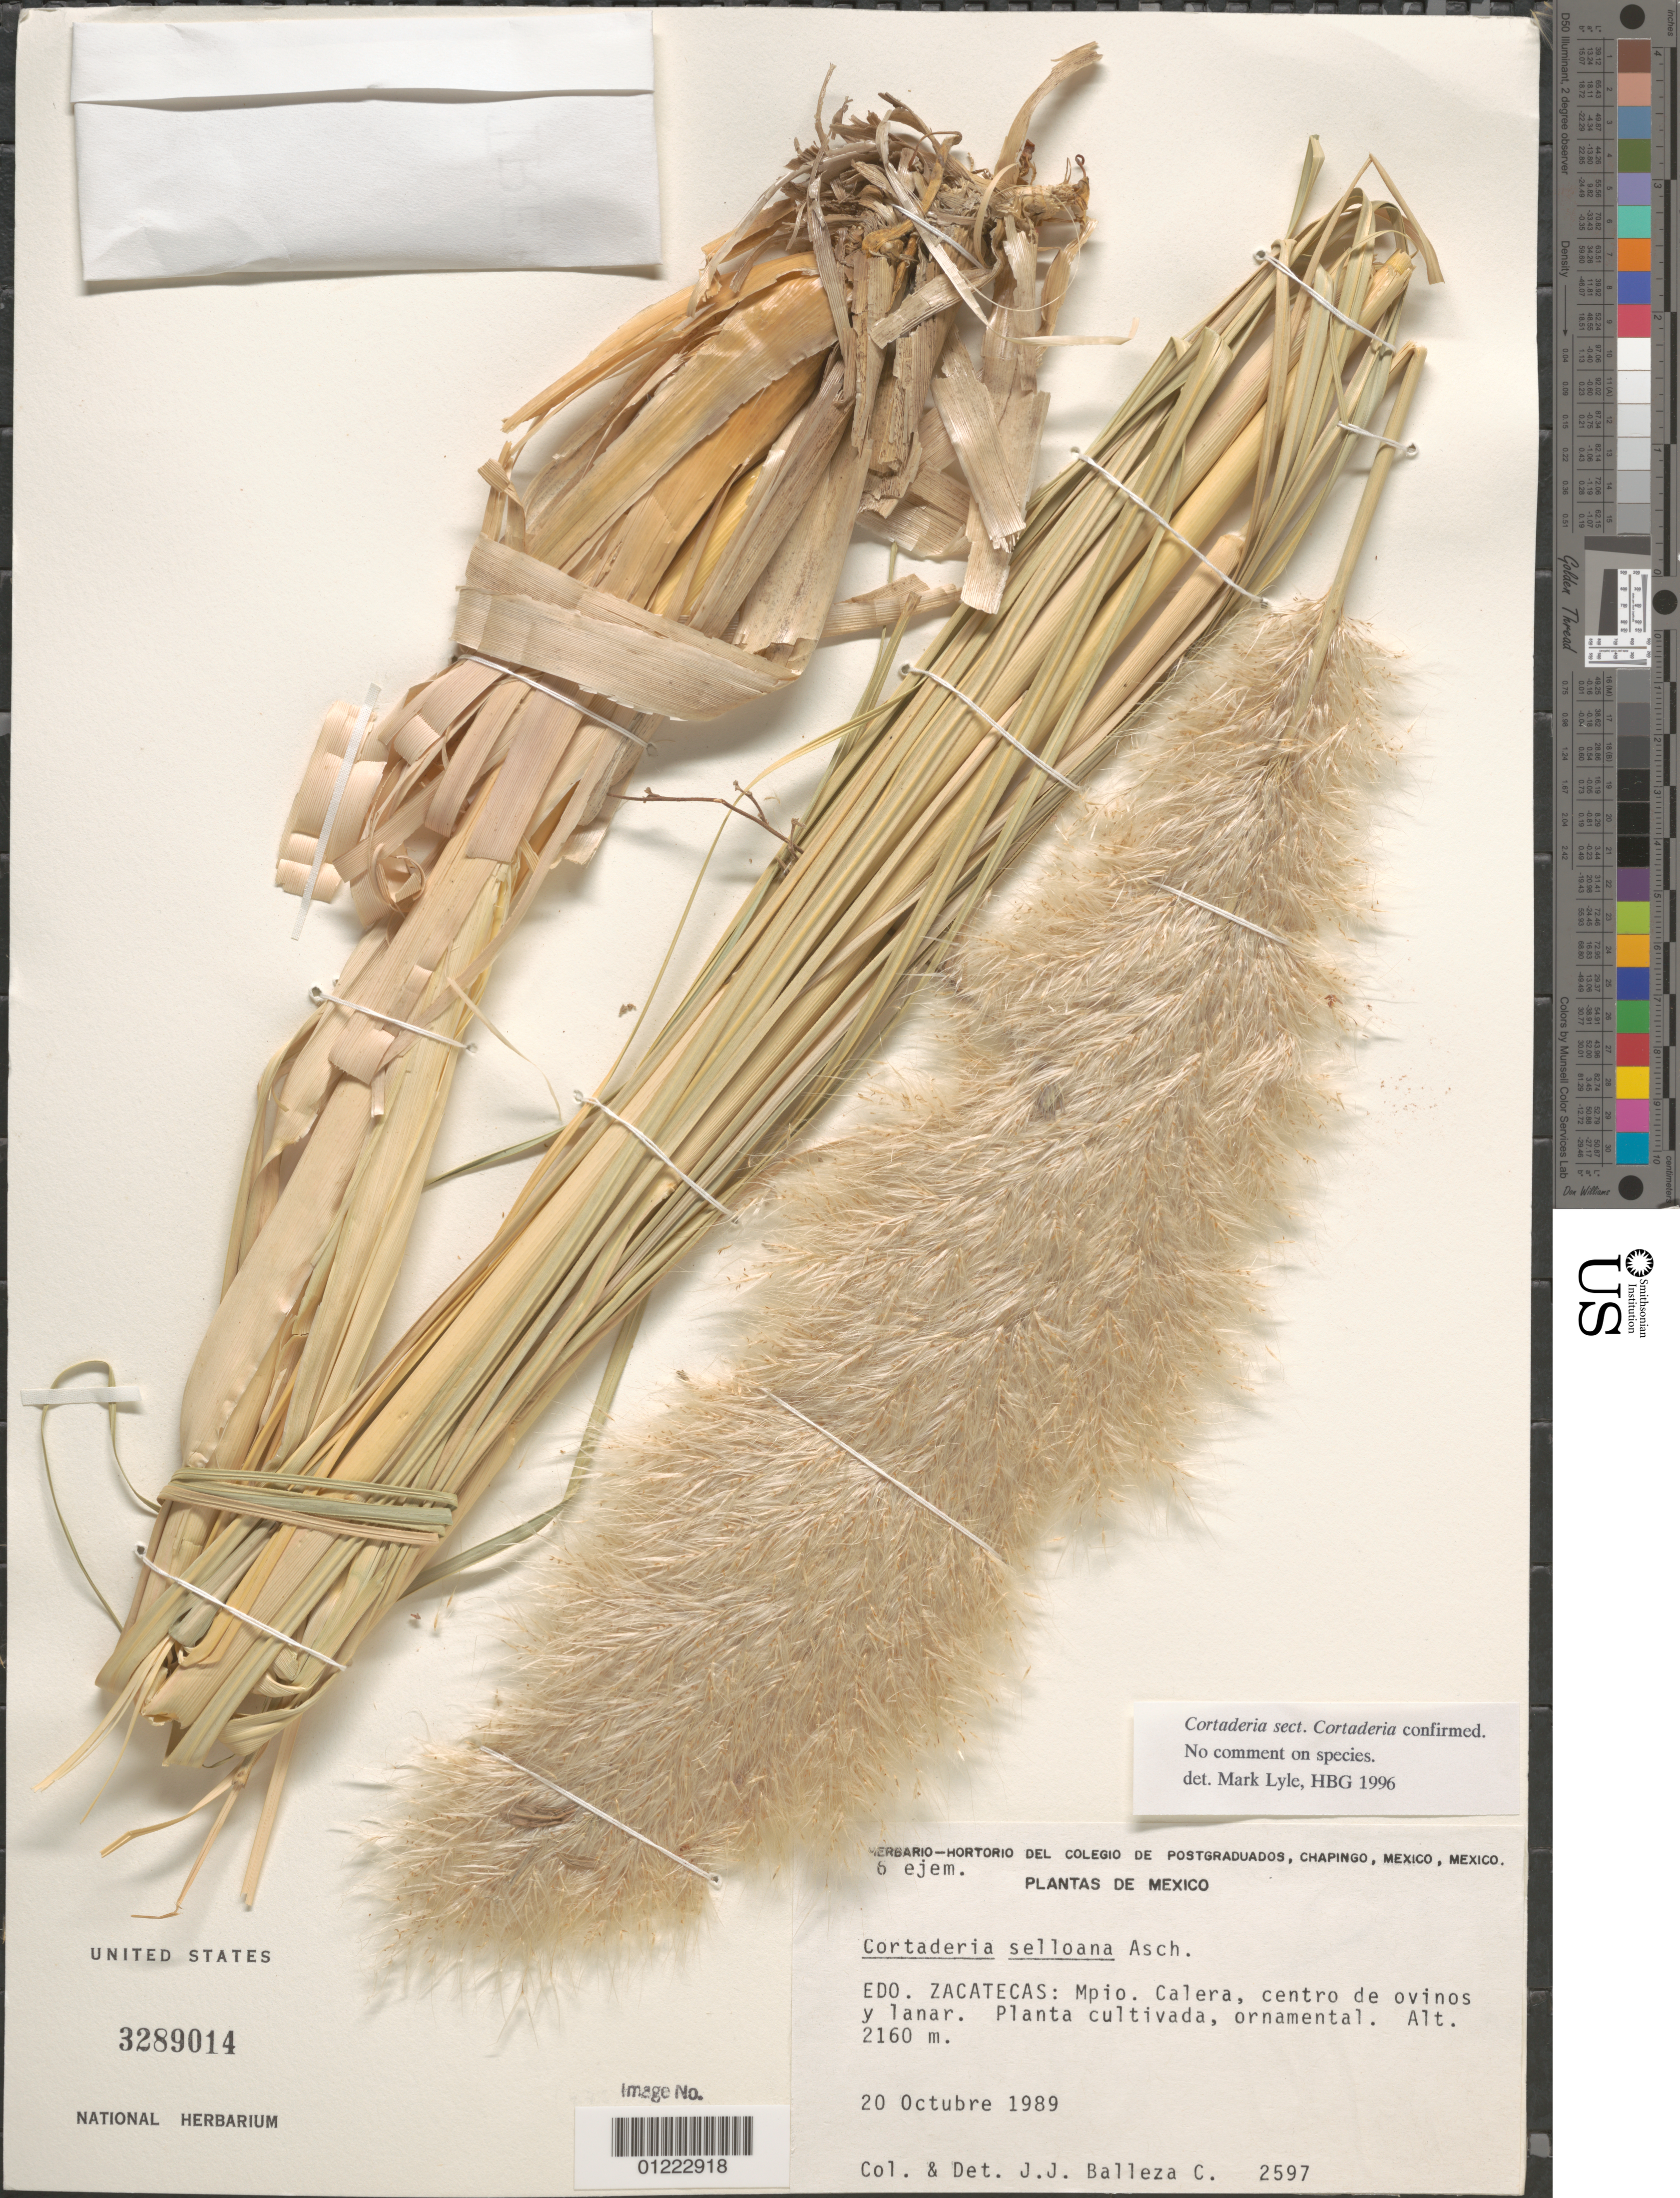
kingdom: Plantae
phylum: Tracheophyta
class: Liliopsida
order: Poales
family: Poaceae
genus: Cortaderia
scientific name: Cortaderia selloana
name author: (Schult. & Schult. f.) Asch. & Graebn.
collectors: J. J. Balleza C.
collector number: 2597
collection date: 1989-10-20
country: Mexico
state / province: Zacatecas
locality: Mpio. Calera, centro de ovinos and lanar.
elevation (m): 2160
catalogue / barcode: US 3289014